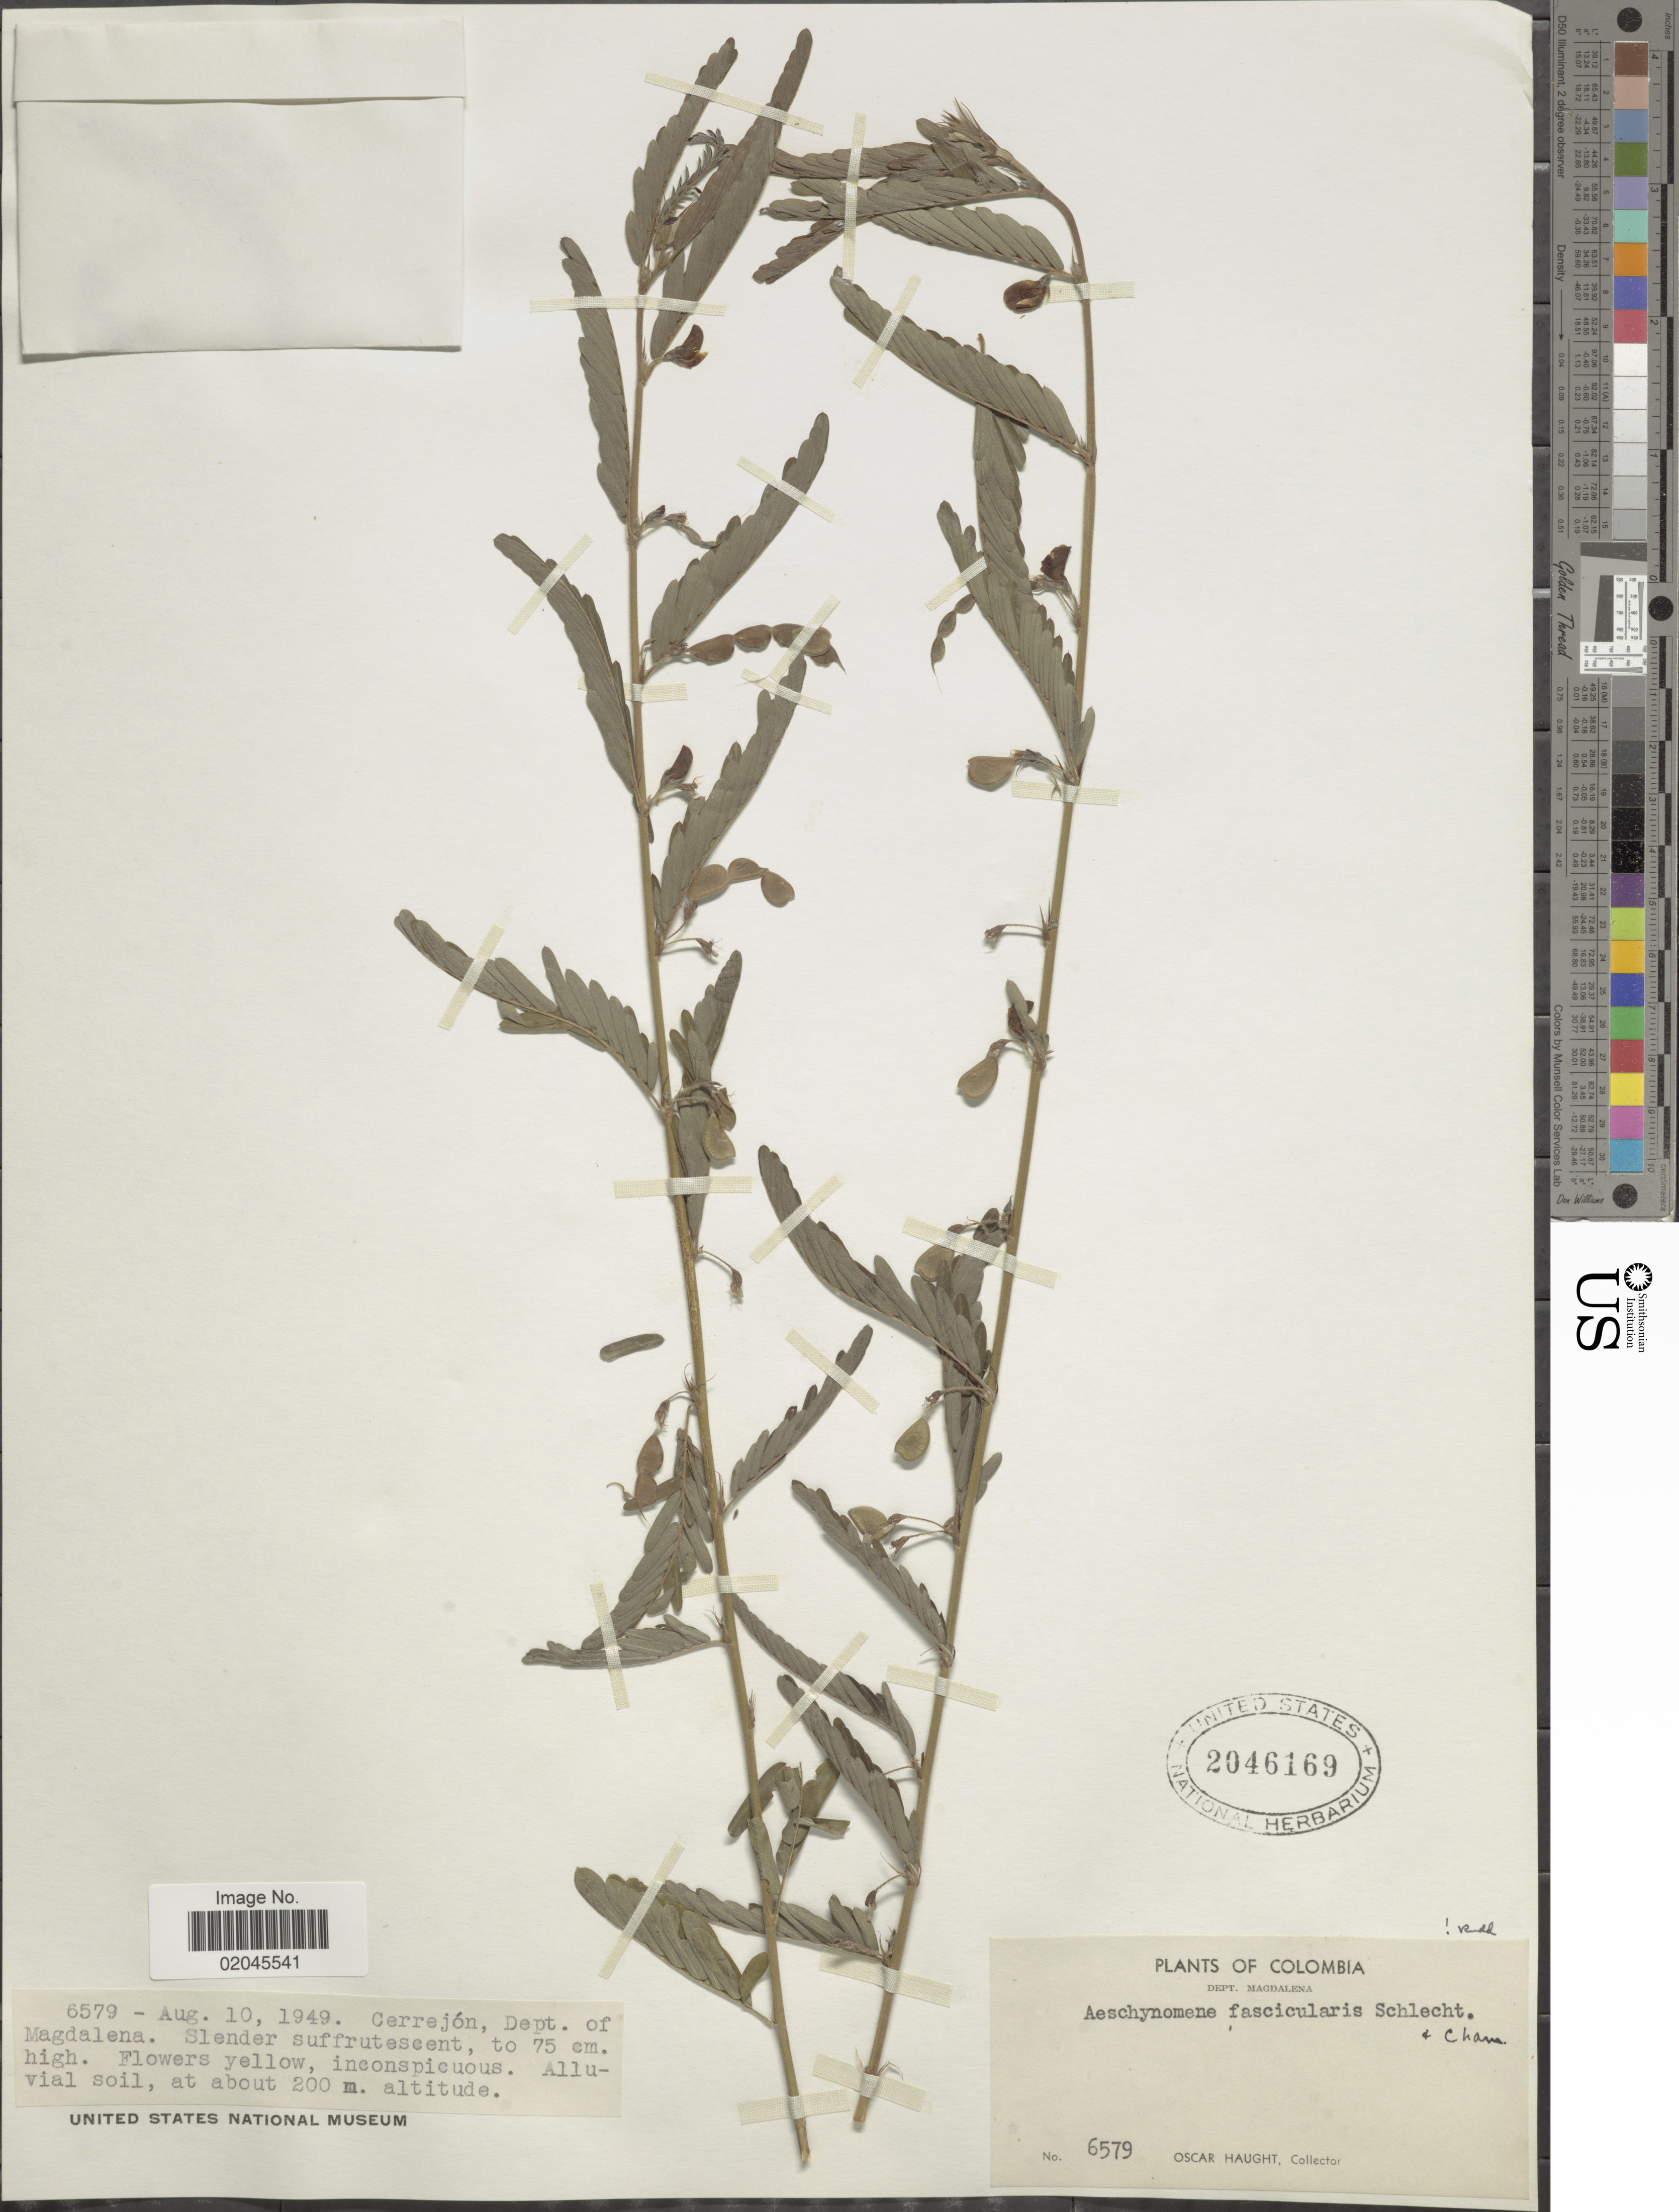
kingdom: Plantae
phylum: Tracheophyta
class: Magnoliopsida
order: Fabales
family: Fabaceae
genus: Aeschynomene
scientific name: Aeschynomene fascicularis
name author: Schltdl. & Cham.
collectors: O. L. Haught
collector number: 6579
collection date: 1949-08-10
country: Colombia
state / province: Magdalena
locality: Cerrejon.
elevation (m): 200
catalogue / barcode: US 2046169